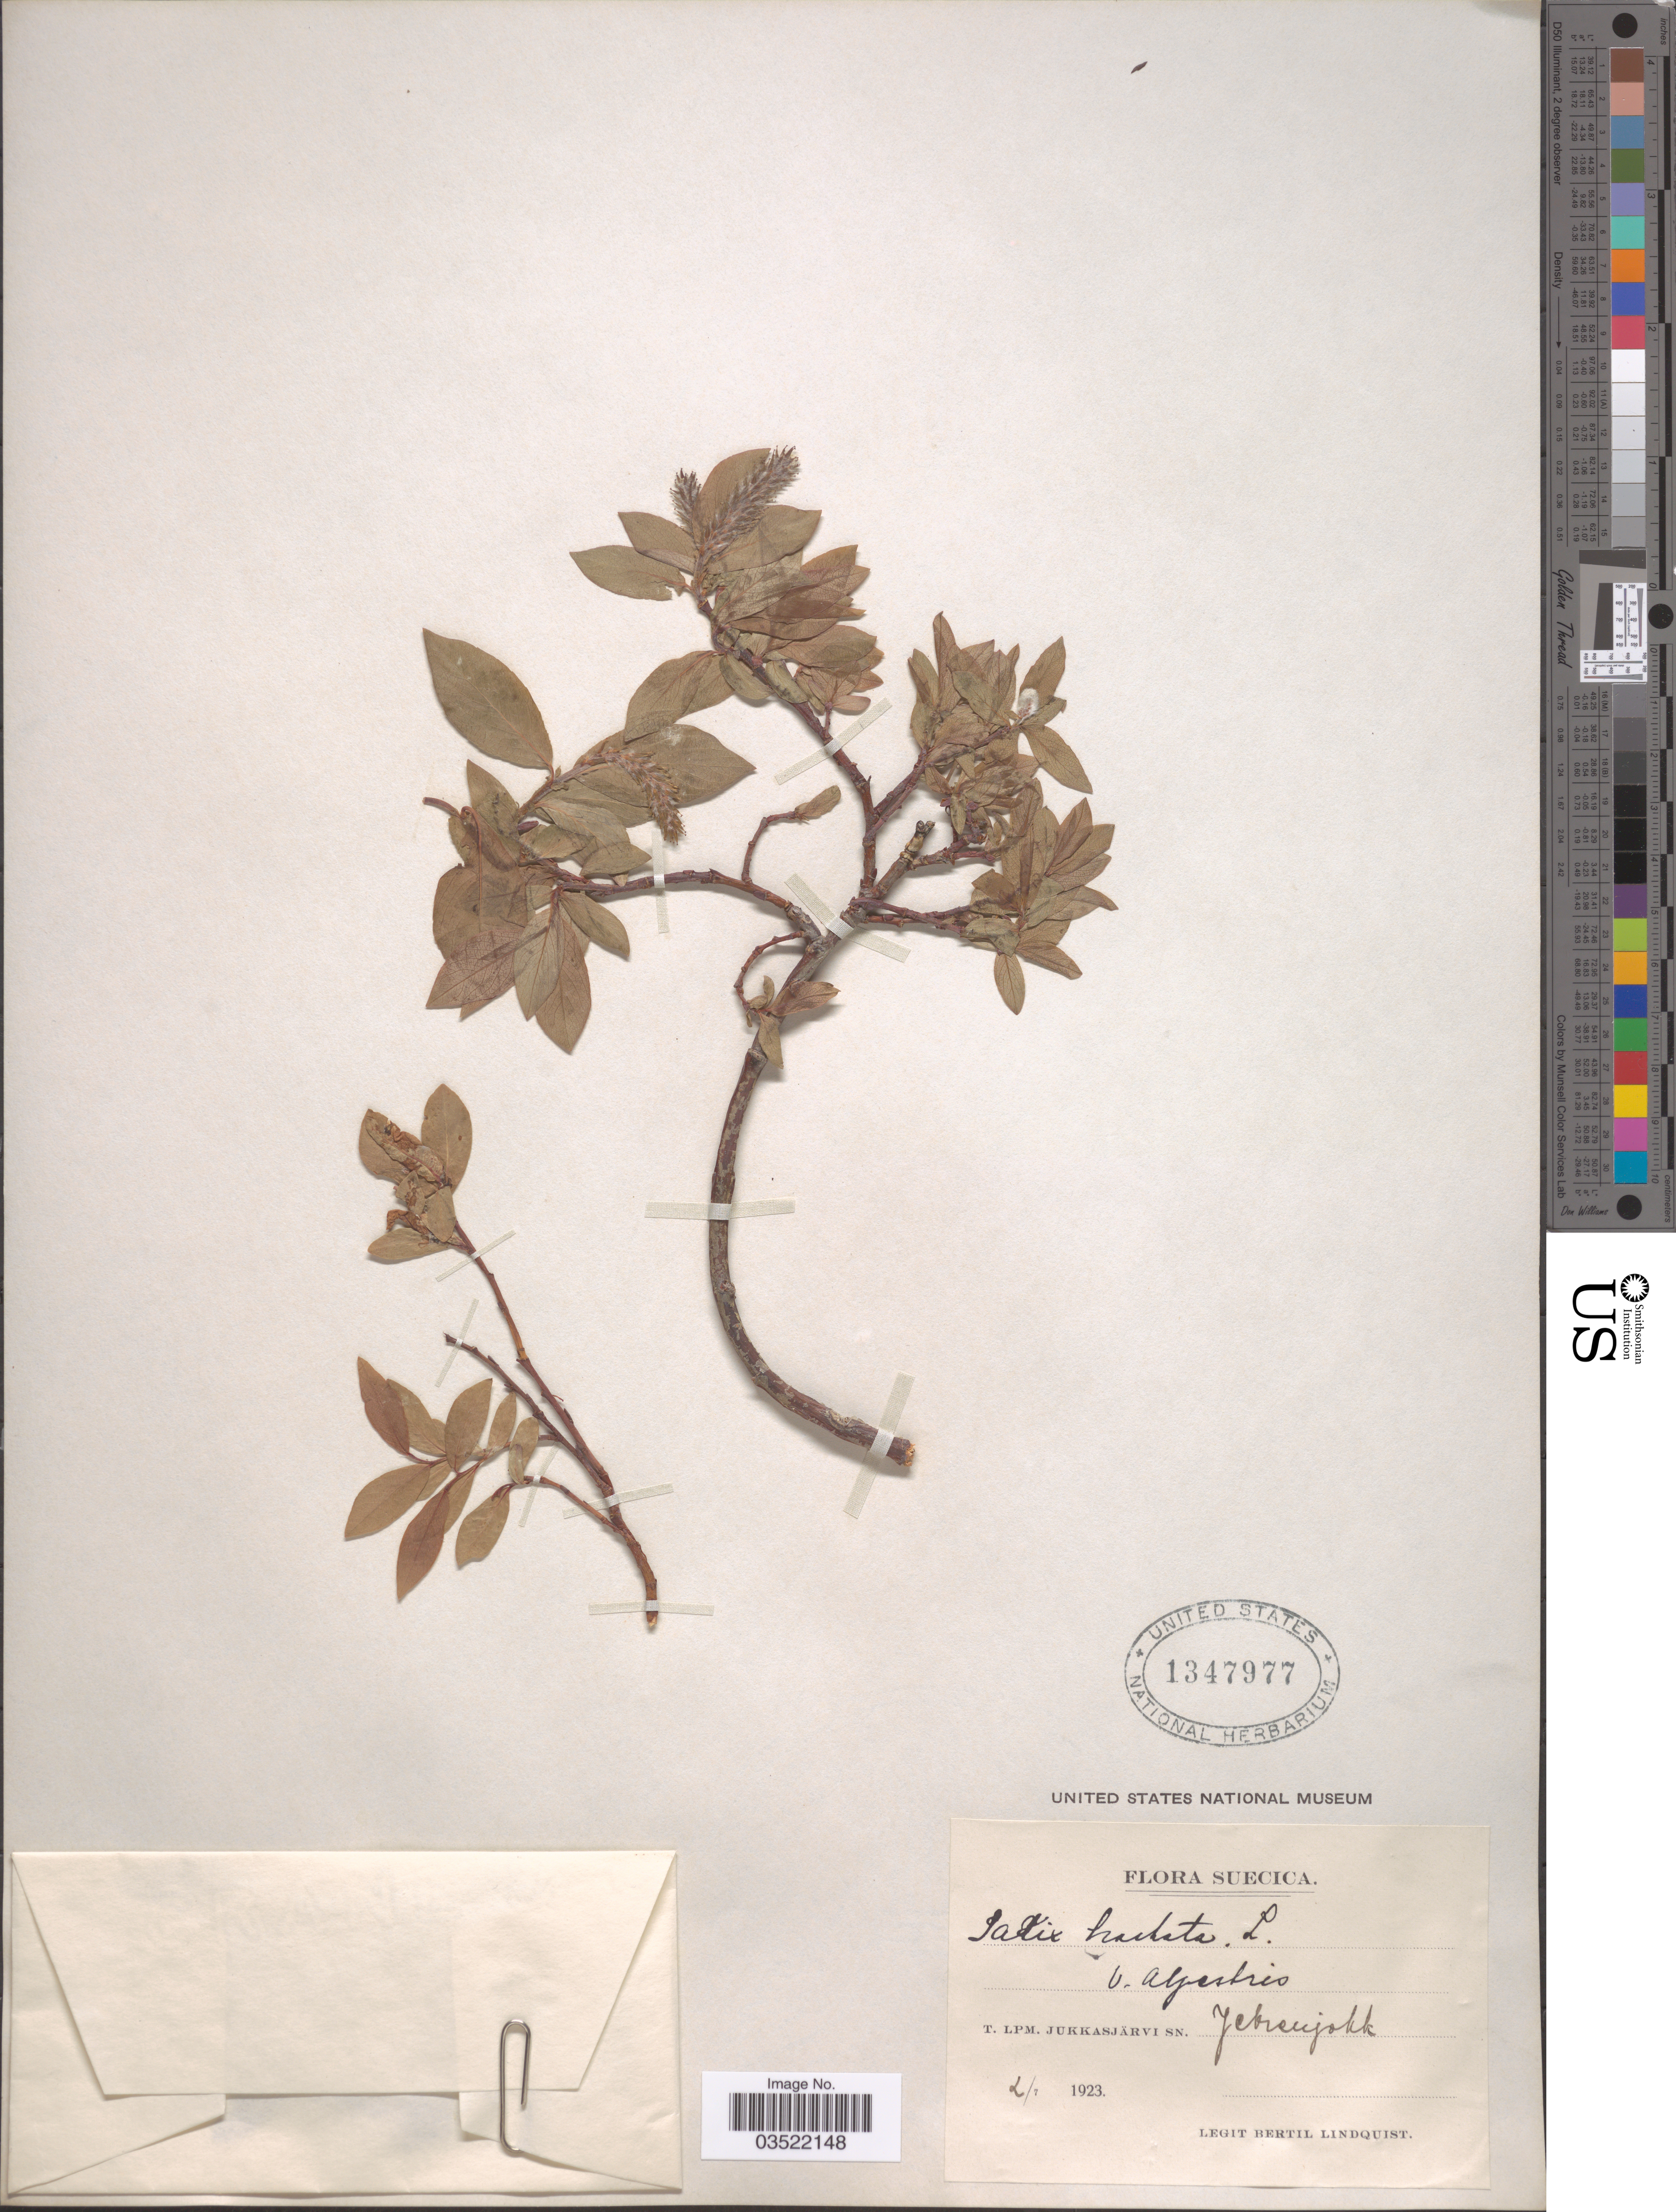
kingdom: Plantae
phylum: Tracheophyta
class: Magnoliopsida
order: Malpighiales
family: Salicaceae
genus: Salix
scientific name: Salix hastata var. alpestris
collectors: B. Lindquist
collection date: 1923-07-02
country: Sweden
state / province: Norrbotten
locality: Suecica. T. Lpm. Jukkasjärvi sn. Jebrenjokk.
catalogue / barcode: US 1347977